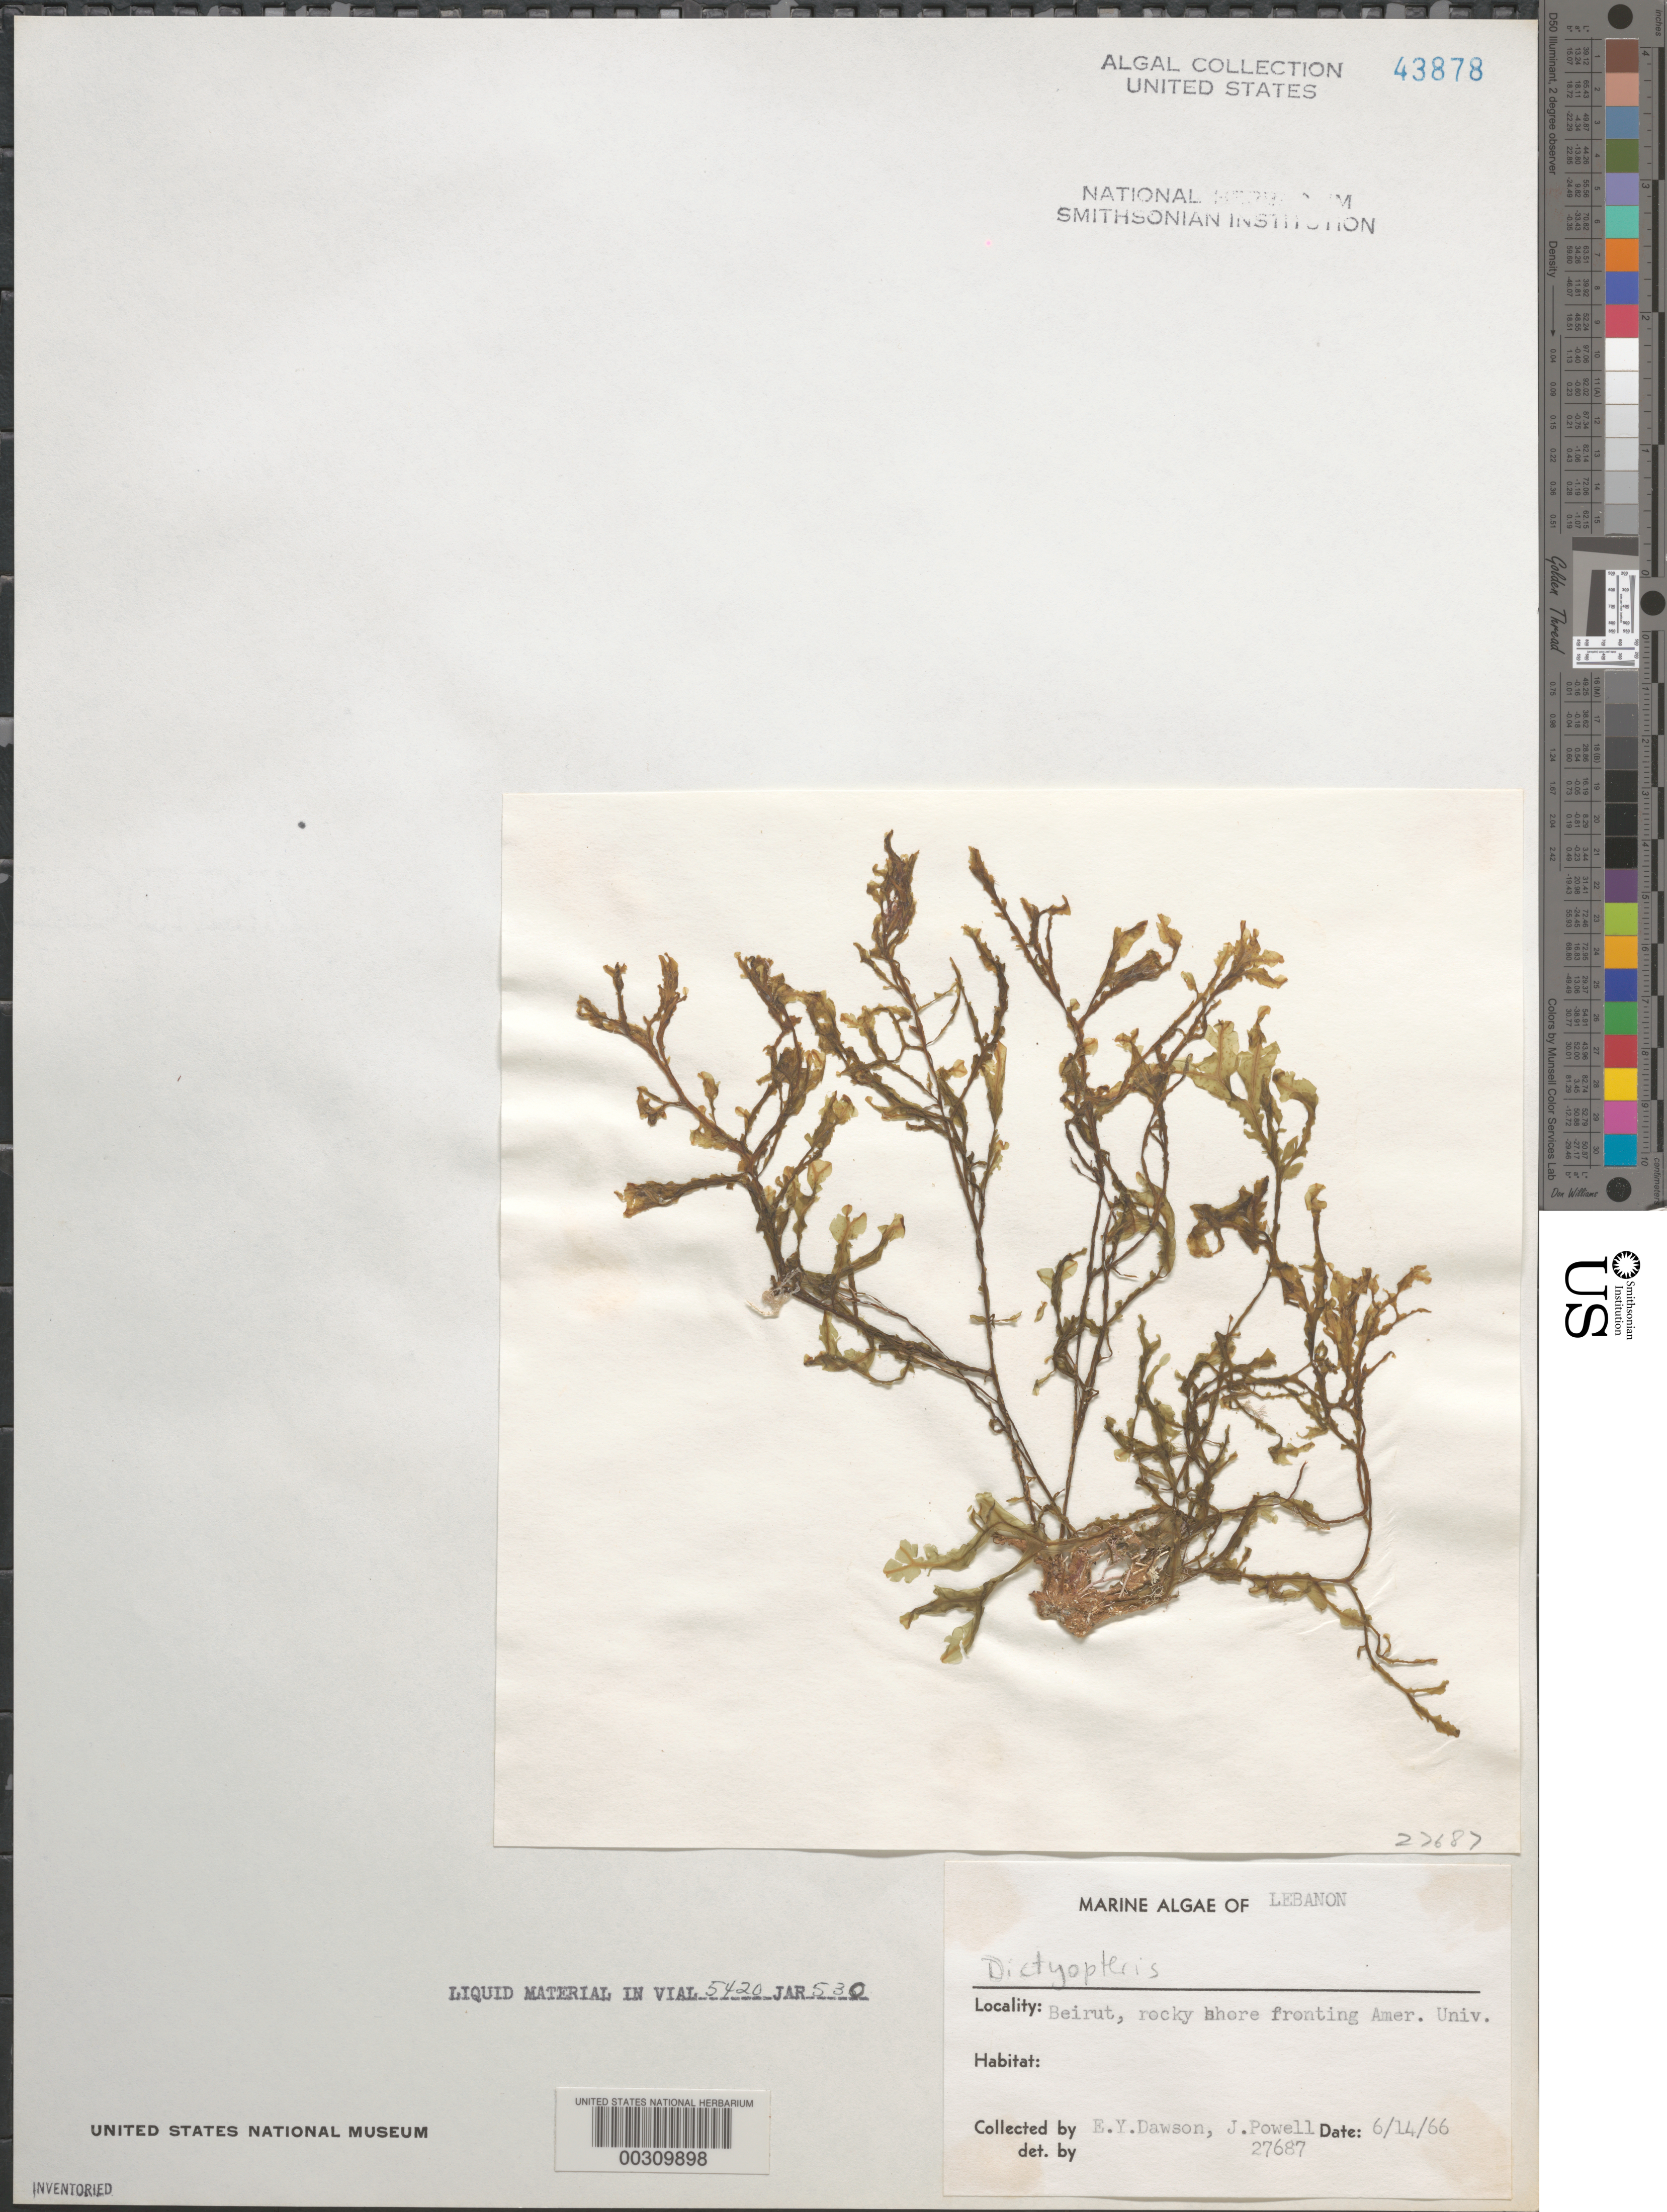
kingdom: Chromista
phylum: Ochrophyta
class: Phaeophyceae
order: Dictyotales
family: Dictyotaceae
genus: Dictyopteris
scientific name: Dictyopteris sp.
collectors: E. Y. Dawson & J. Powell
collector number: EYD 27687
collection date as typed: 14 Jun 1966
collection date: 1966-06-14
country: Lebanon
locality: Beirut, American University shore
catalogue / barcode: US 43878